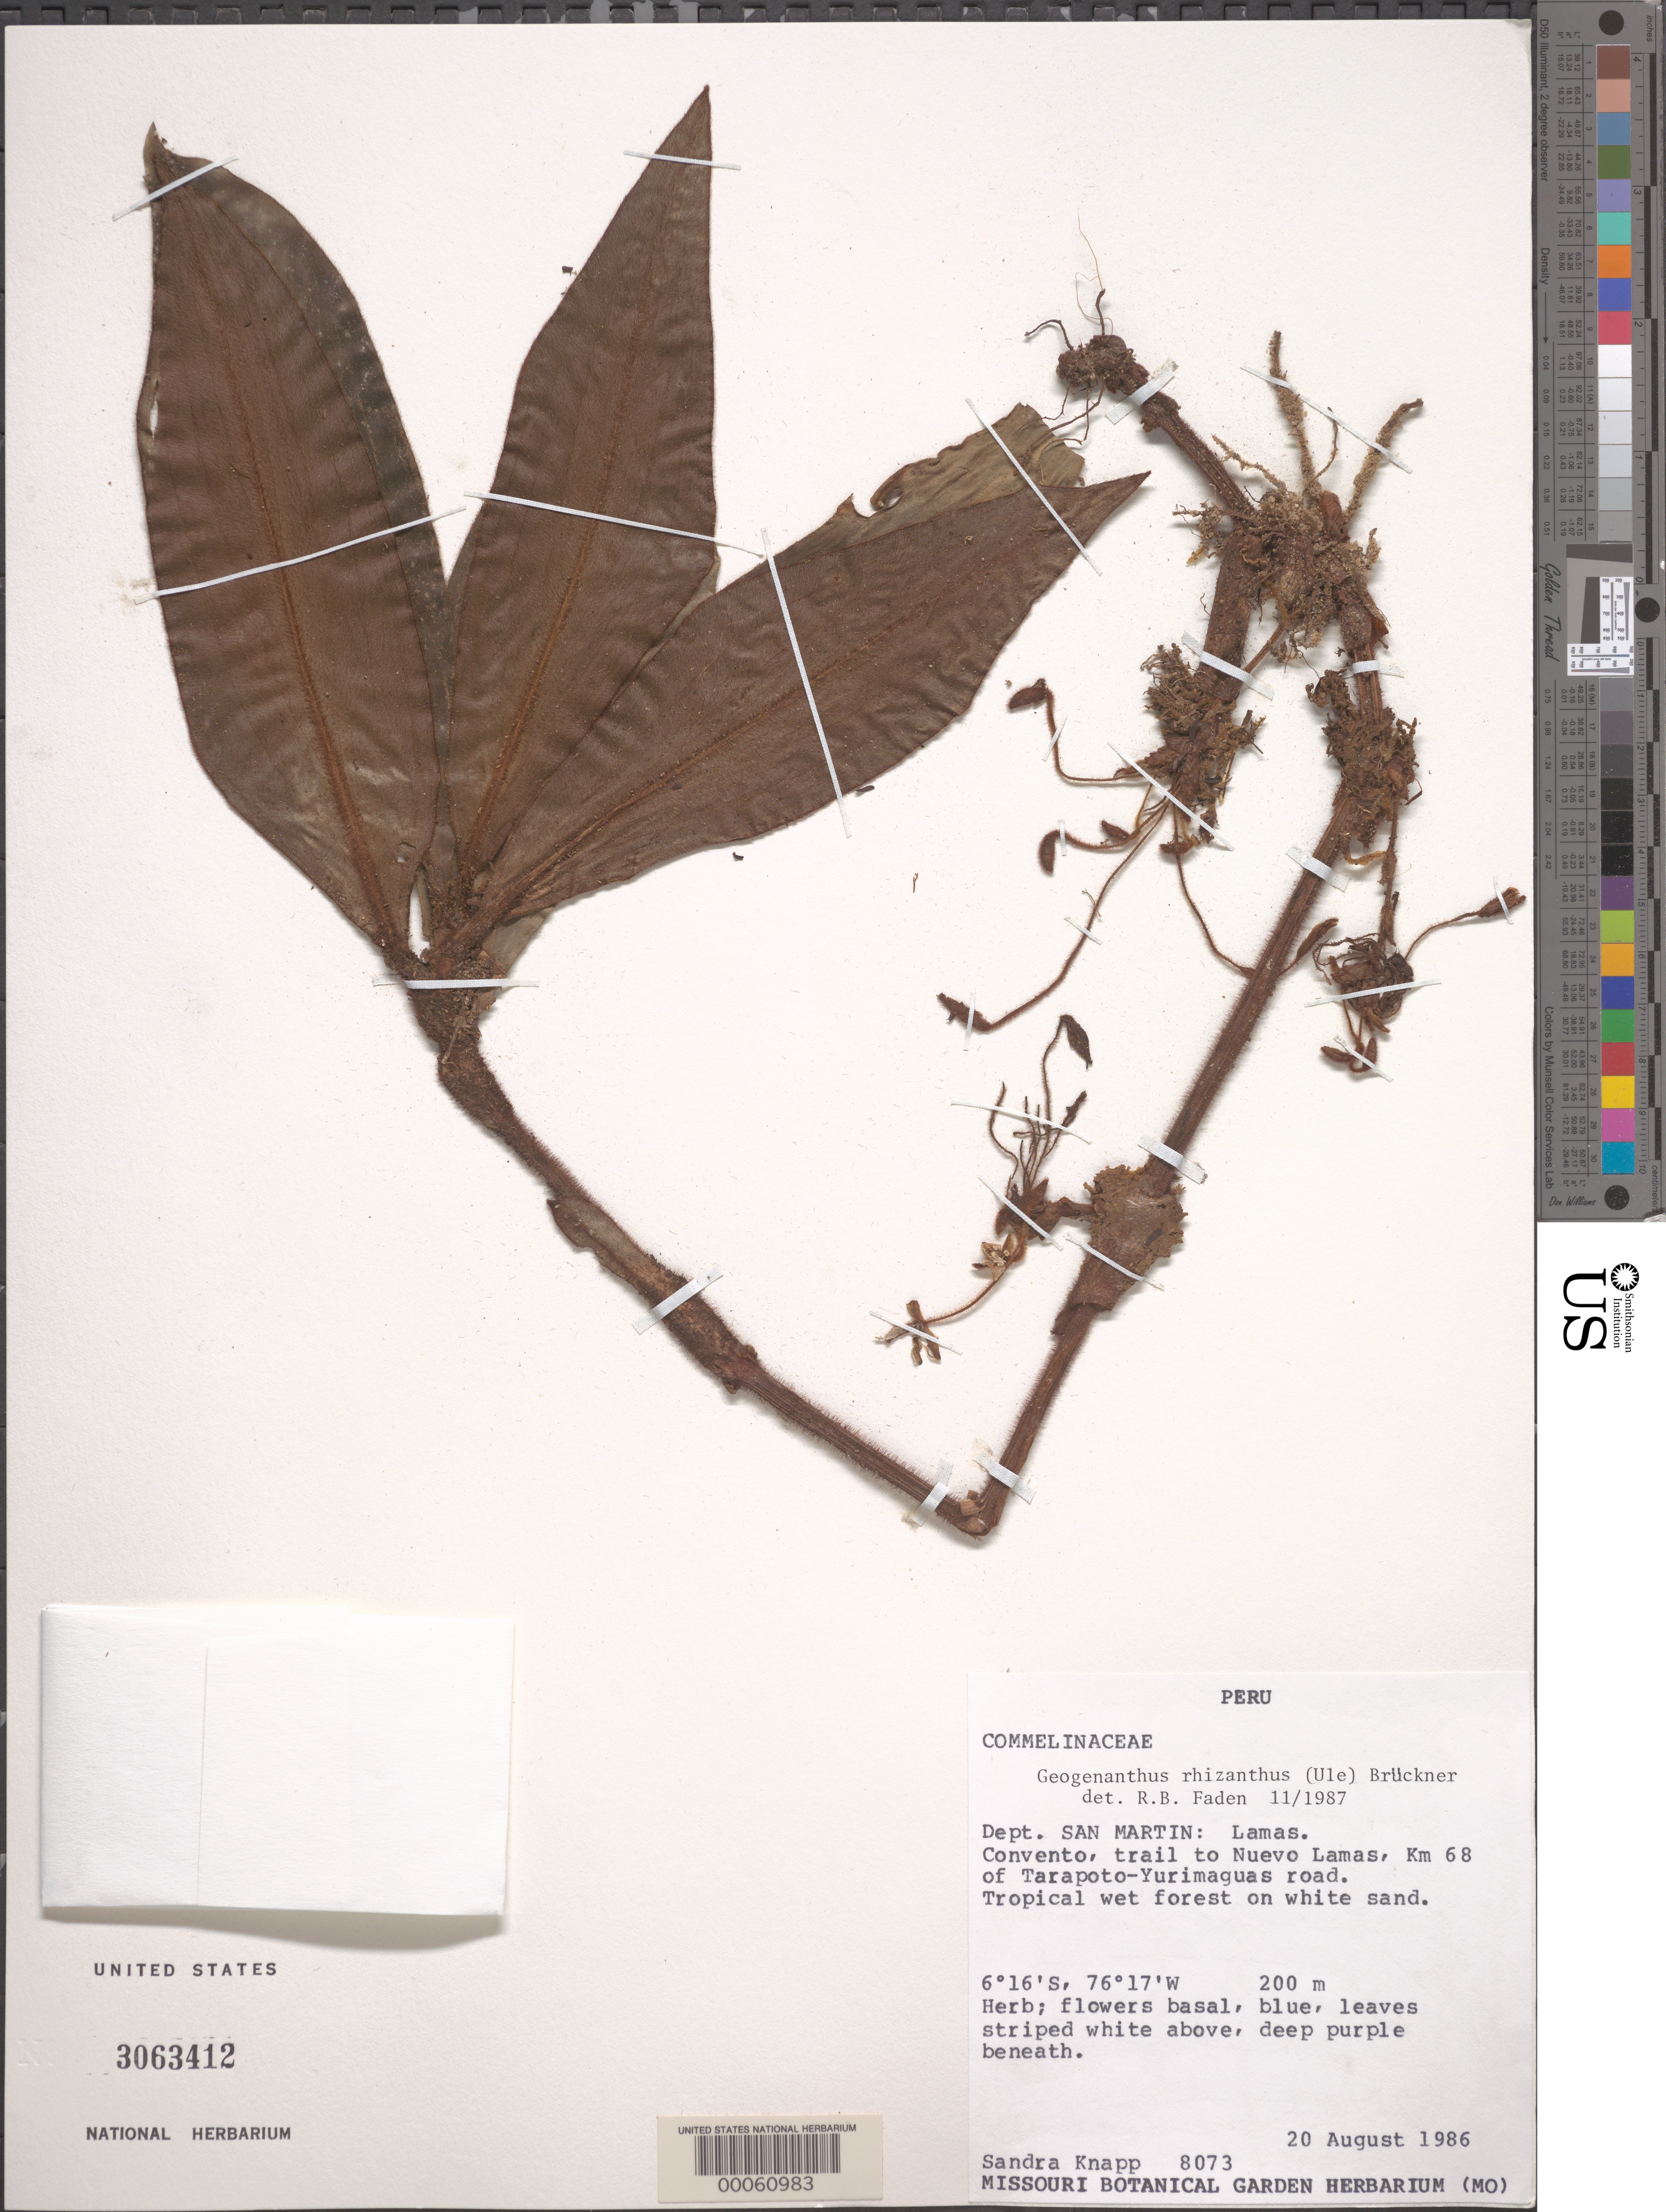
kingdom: Plantae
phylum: Tracheophyta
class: Liliopsida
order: Commelinales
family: Commelinaceae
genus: Geogenanthus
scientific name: Geogenanthus rhizanthus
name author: (Ule) G. Brückn.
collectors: S. Knapp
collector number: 8073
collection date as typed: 20 Aug 1986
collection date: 1986-08-20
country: Peru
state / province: San Martín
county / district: Lamas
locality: Dept. San Martin: Lamas. Convento, trail to Nuevo Lamas, km 68 of Tarapoto-Yurimaguas road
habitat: Tropical wet forest on white sand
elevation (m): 200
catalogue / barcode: US 3063412